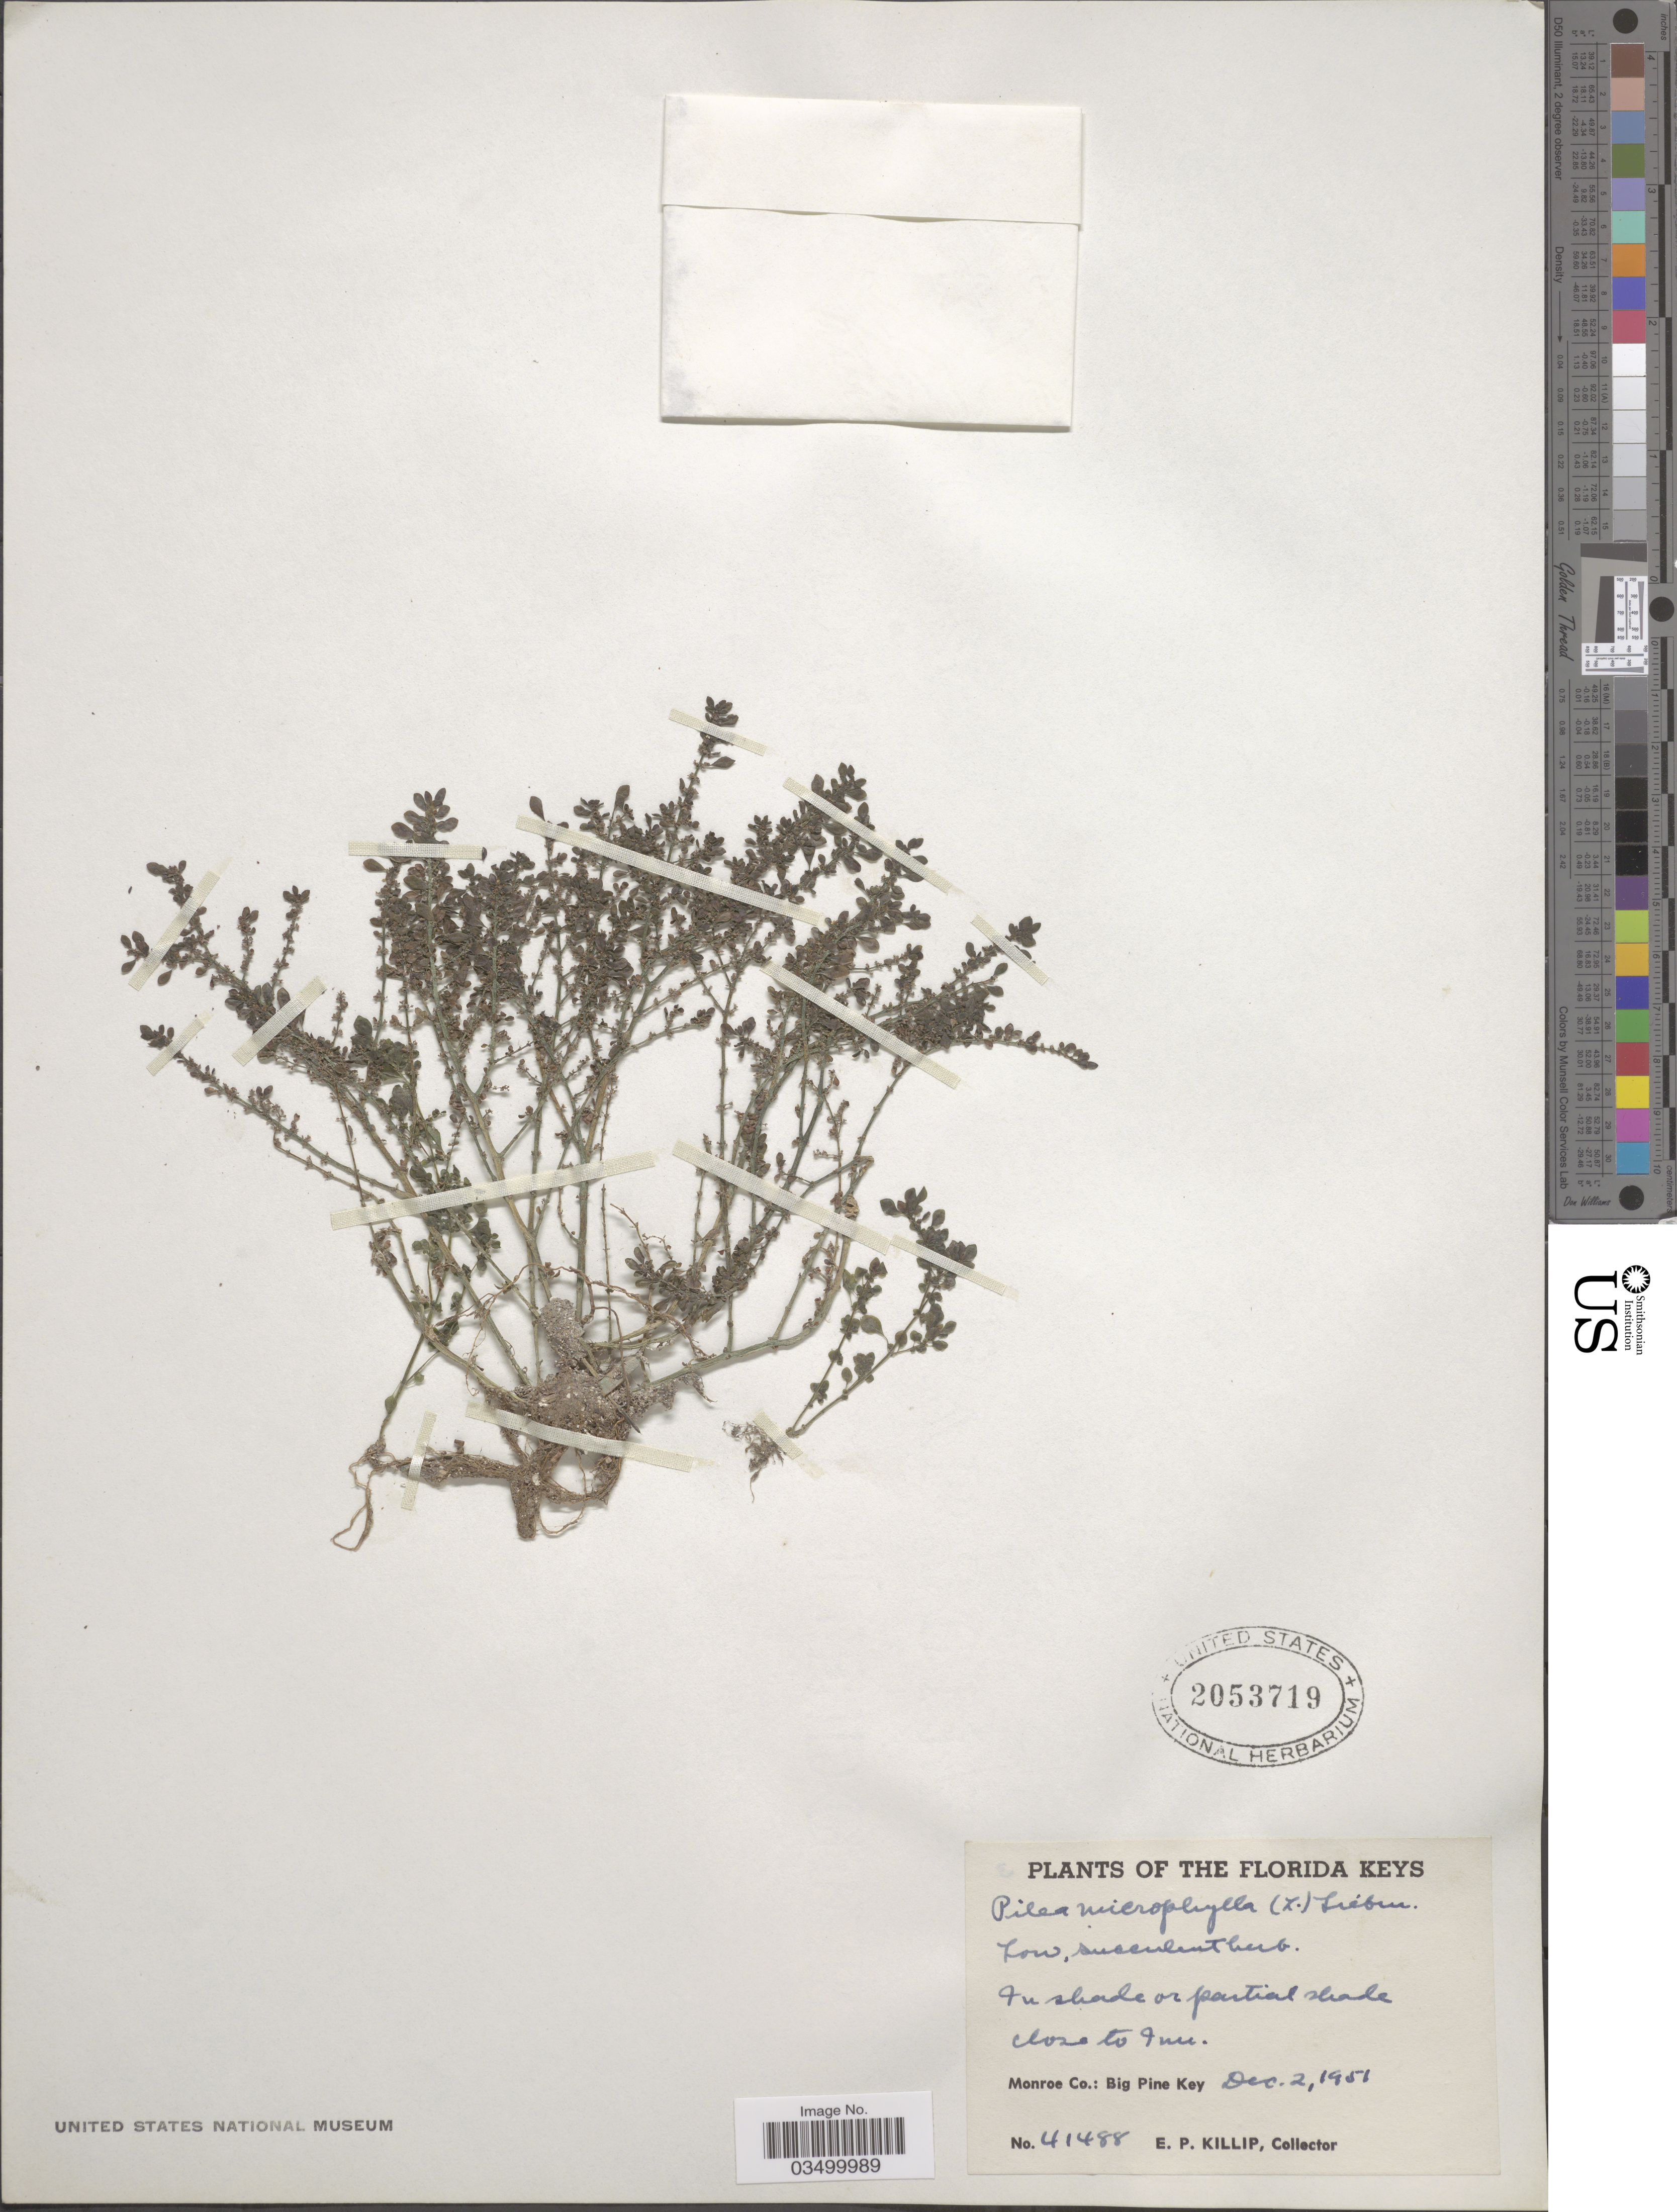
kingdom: Plantae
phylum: Tracheophyta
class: Magnoliopsida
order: Rosales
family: Urticaceae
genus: Pilea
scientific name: Pilea microphylla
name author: (L.) Liebm.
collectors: E. P. Killip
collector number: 41488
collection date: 1951-12-02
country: United States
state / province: Florida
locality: The Florida Keys. Monroe Co.: Big Pine Key.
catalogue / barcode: US 2053719